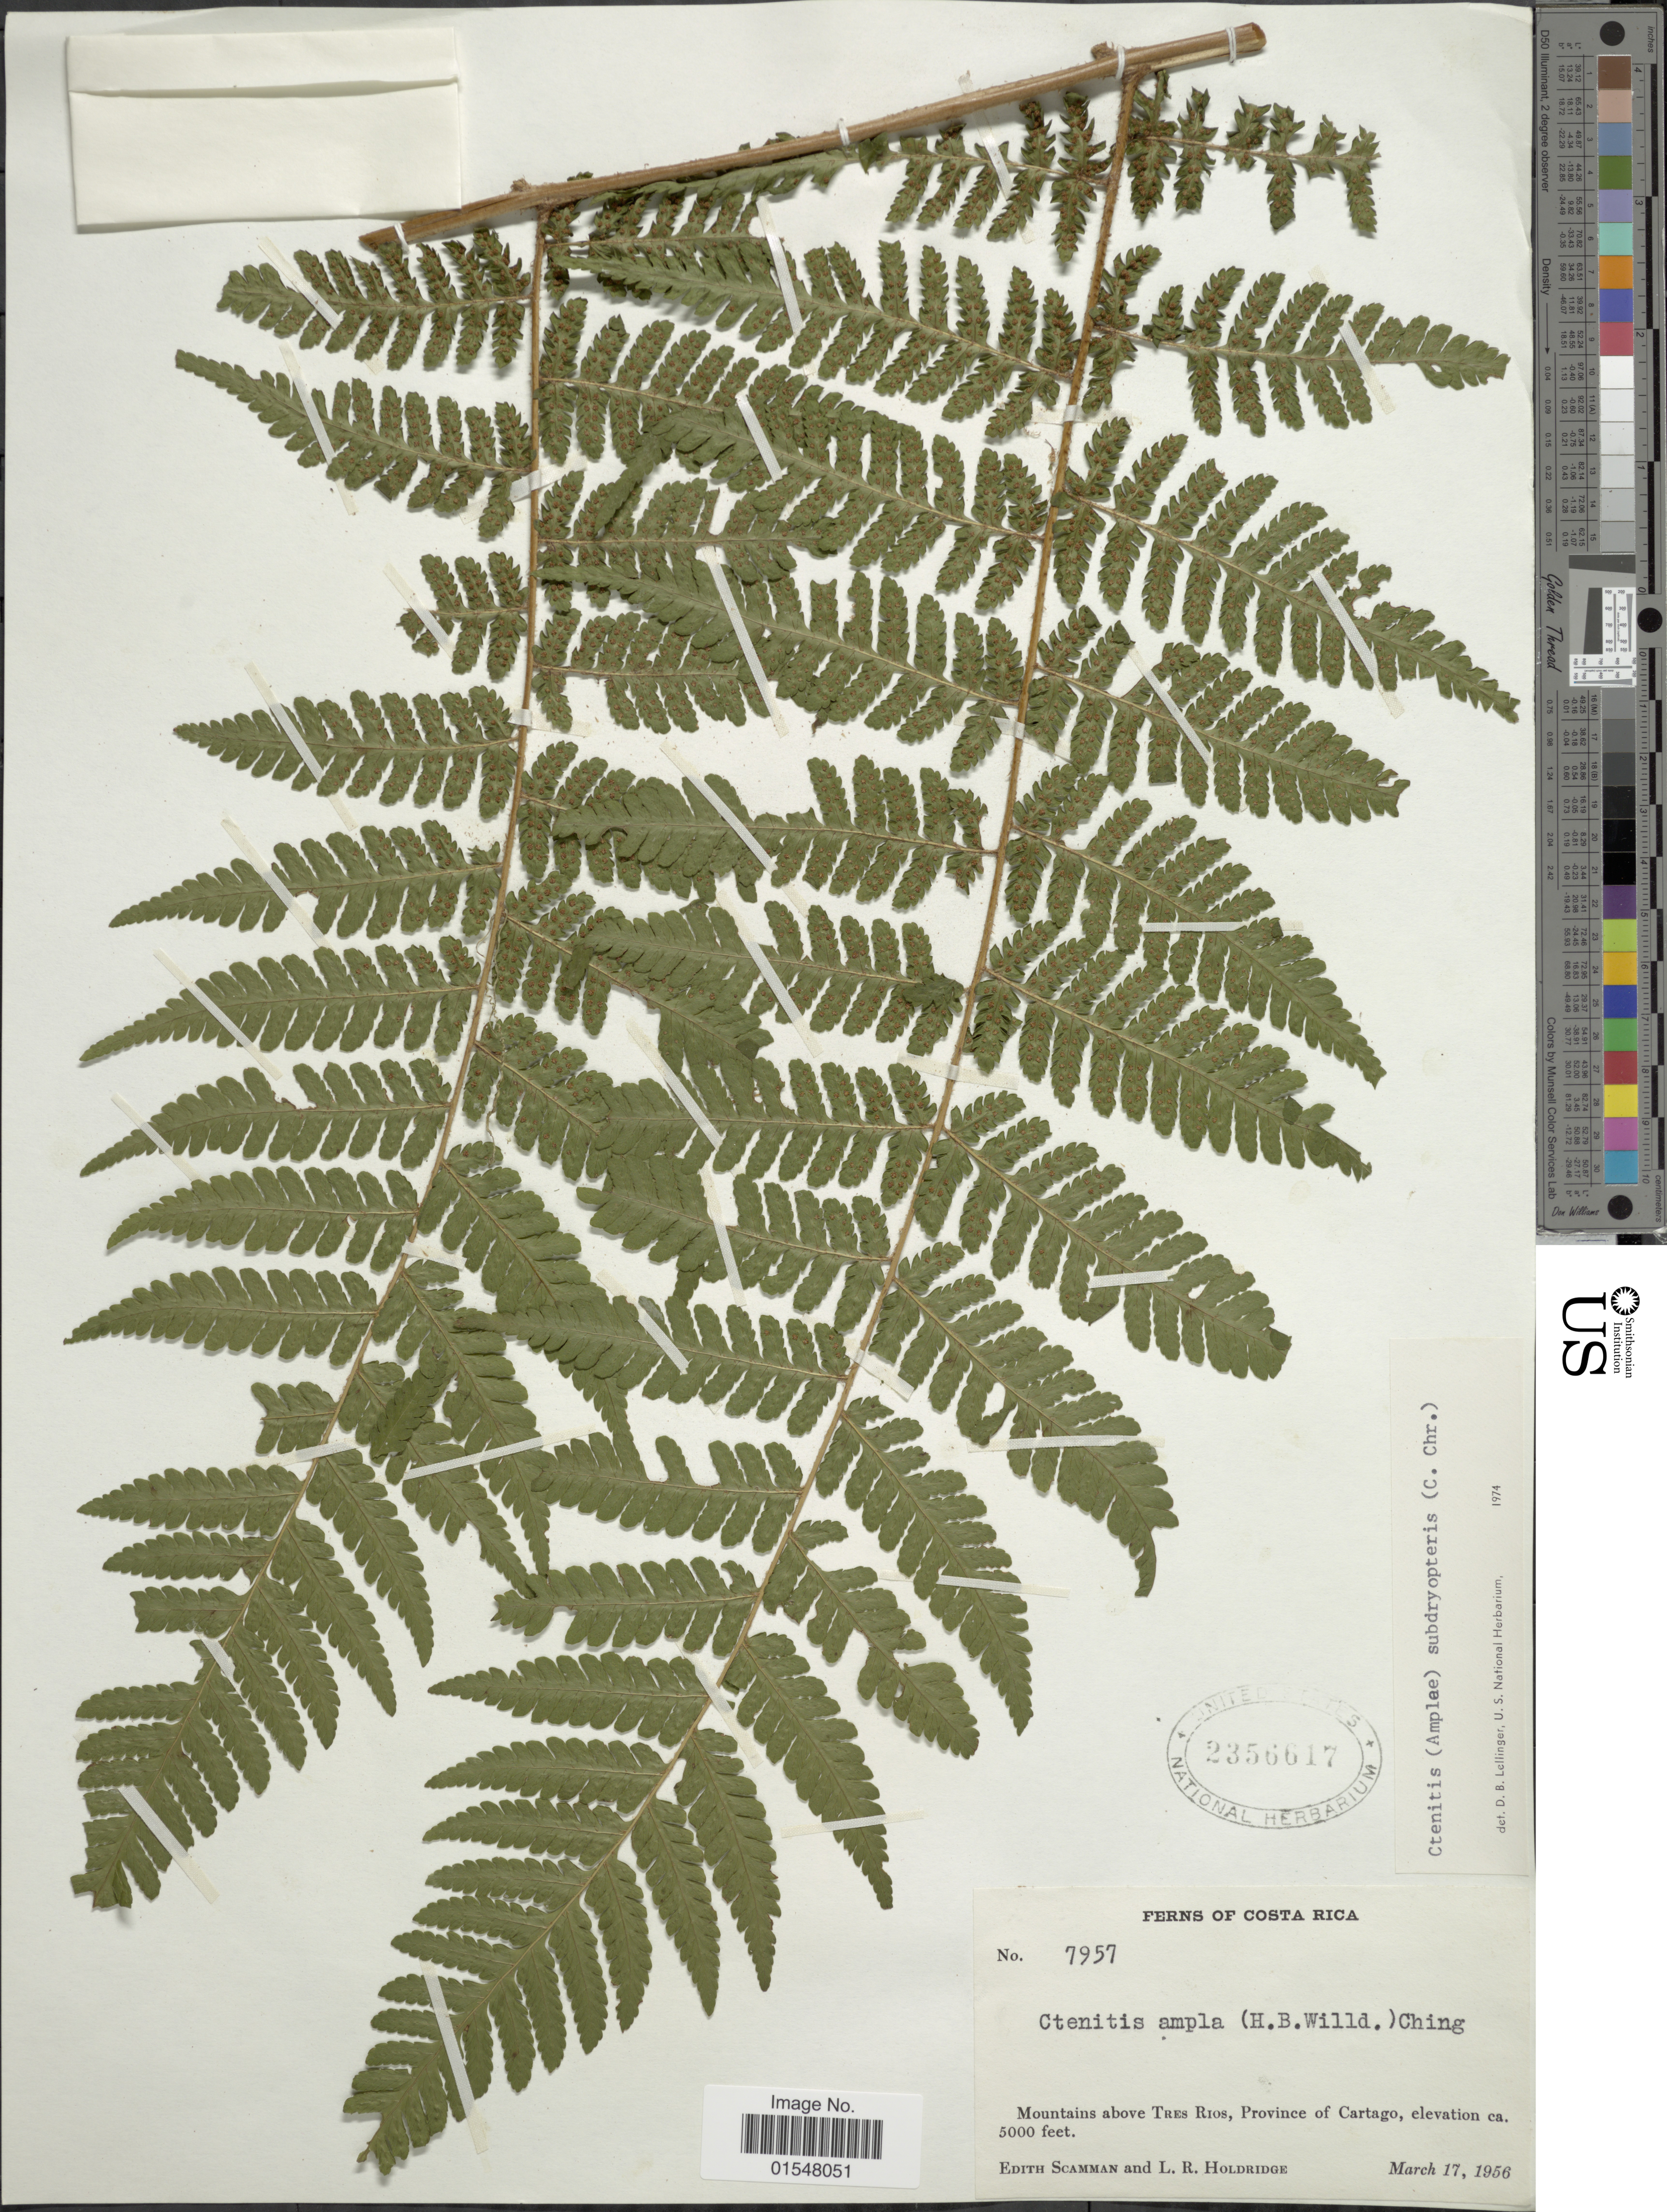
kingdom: Plantae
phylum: Tracheophyta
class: Polypodiopsida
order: Polypodiales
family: Dryopteridaceae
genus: Ctenitis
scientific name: Ctenitis subdryopteris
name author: (Christ) Lellinger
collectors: E. Scamman & L. Holdridge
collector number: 7957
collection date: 1956-03-17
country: Costa Rica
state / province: Cartago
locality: Mountains above Tres Rios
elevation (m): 1524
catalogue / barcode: US 2356617